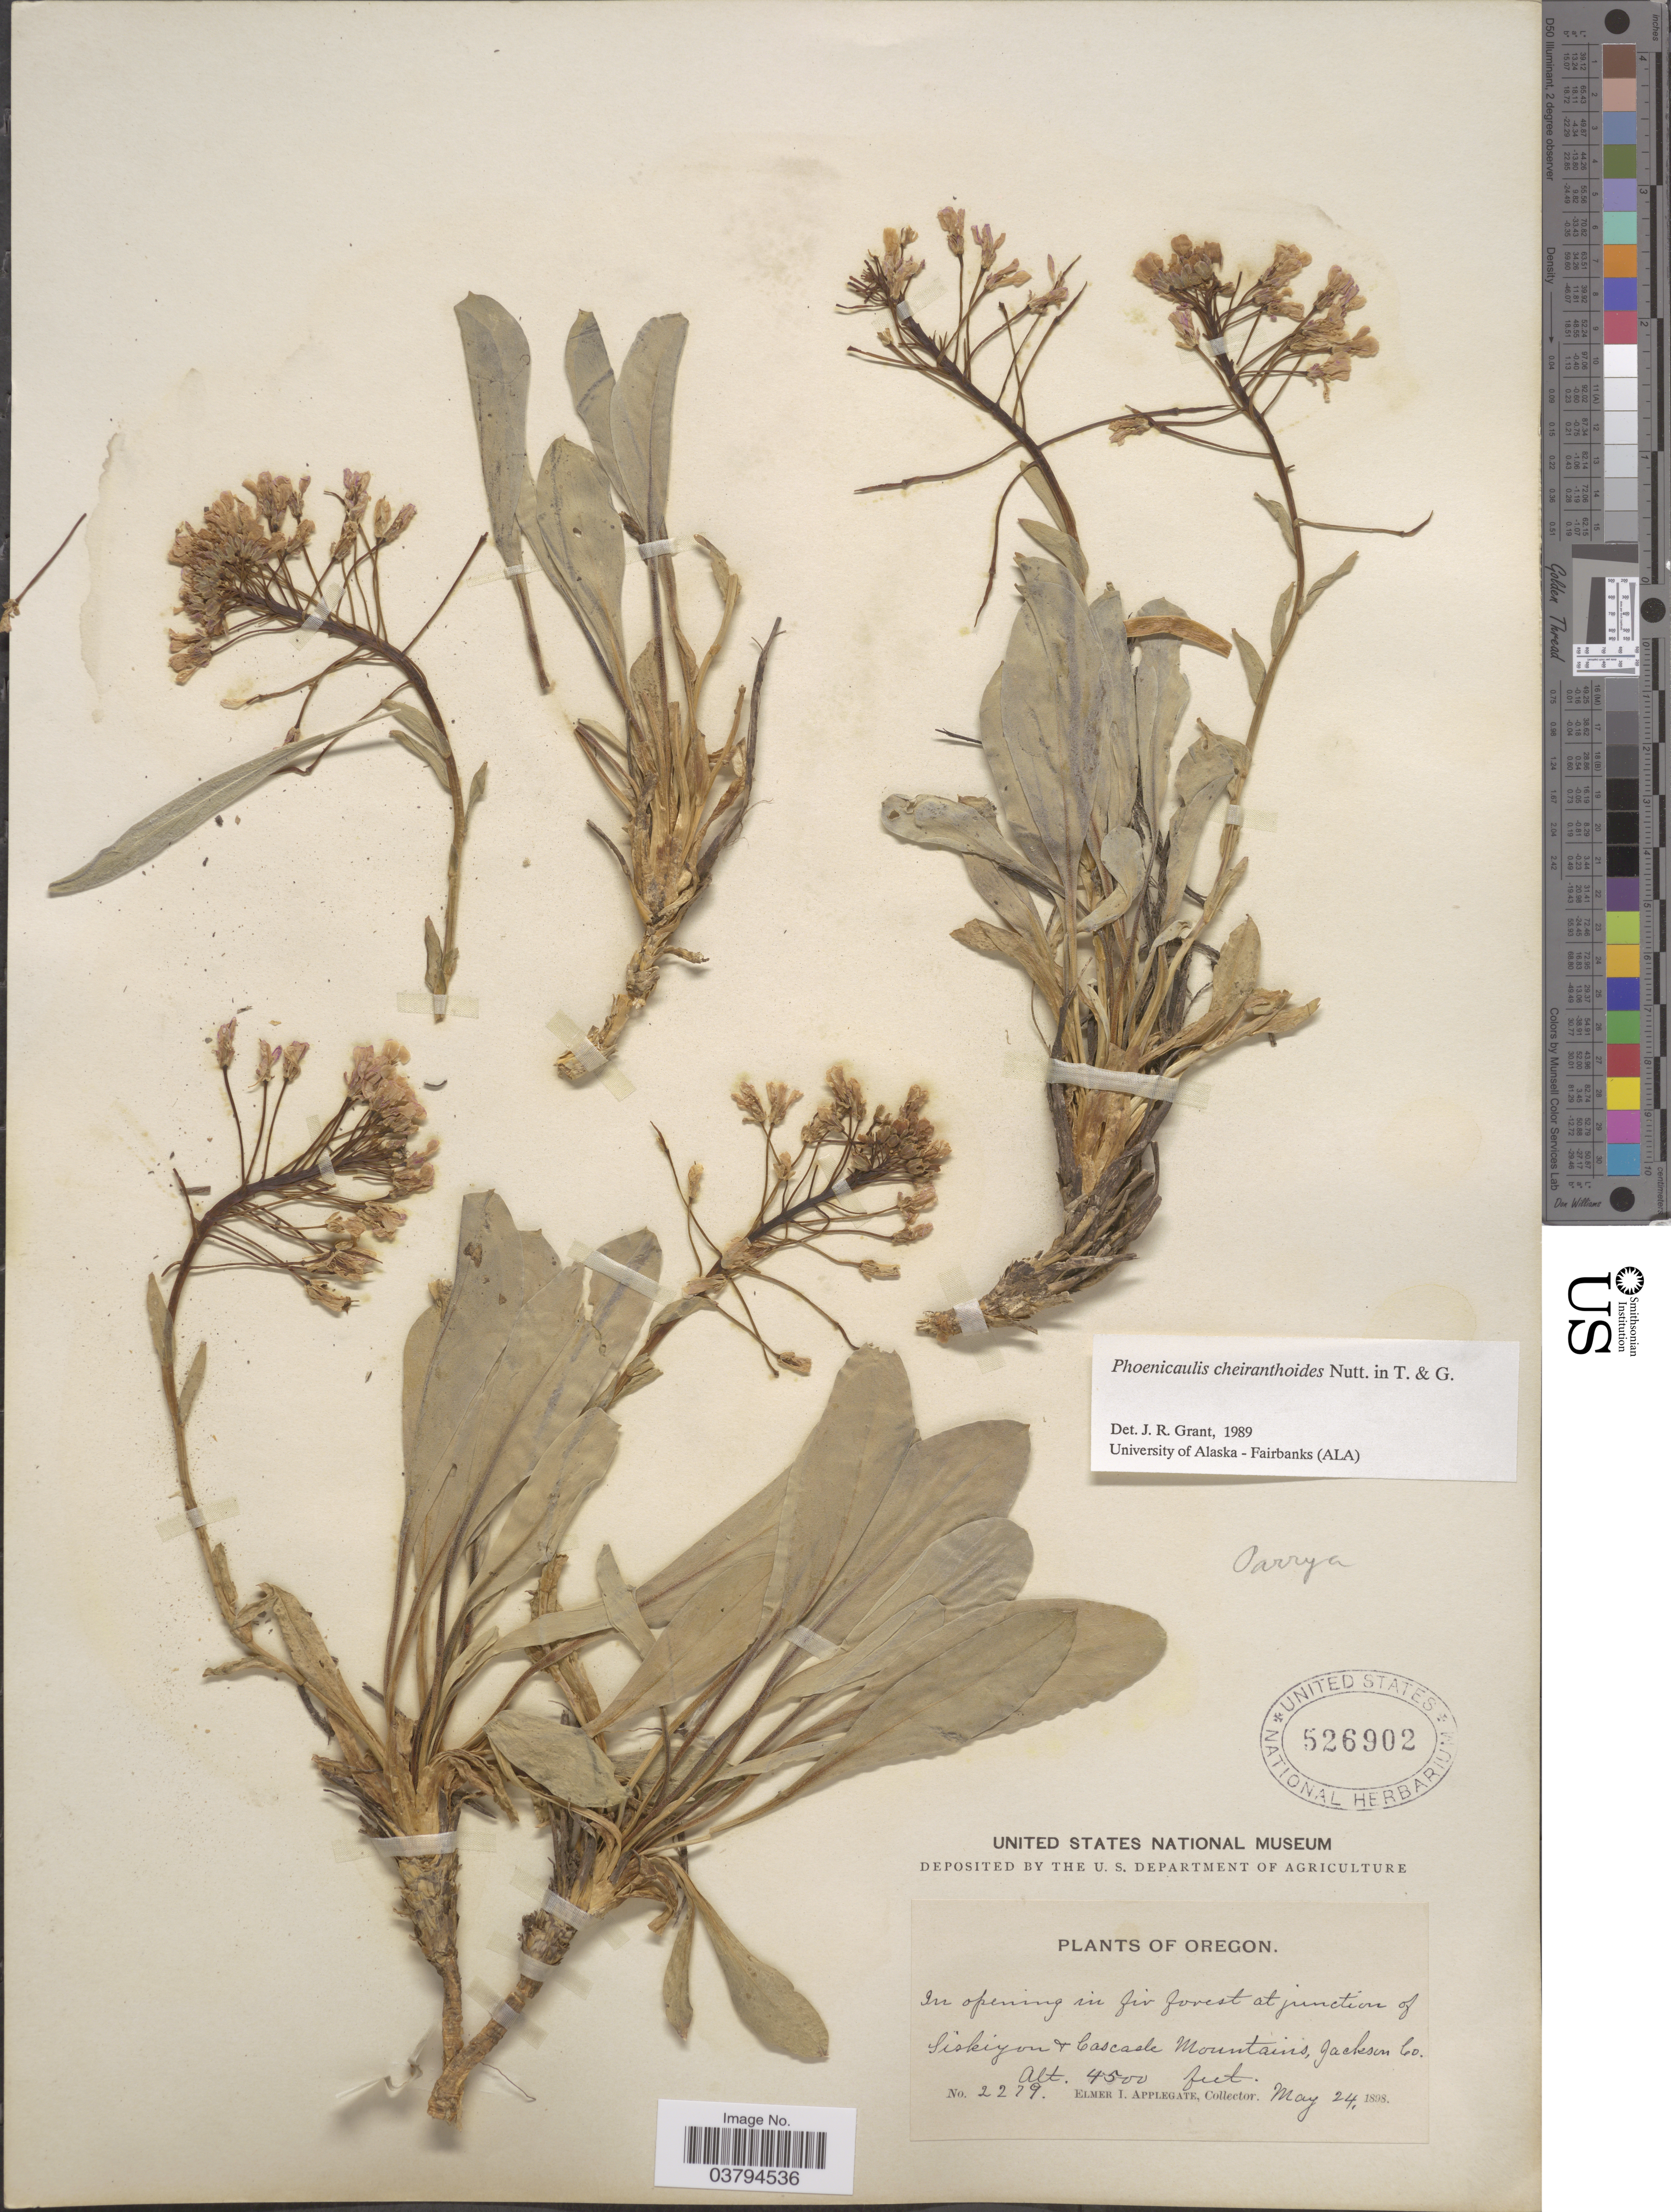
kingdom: Plantae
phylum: Tracheophyta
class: Magnoliopsida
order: Brassicales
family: Brassicaceae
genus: Phoenicaulis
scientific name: Phoenicaulis cheiranthoides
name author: Nutt.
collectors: E. I. Applegate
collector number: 2279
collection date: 1898-05-24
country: United States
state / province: Oregon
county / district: Jackson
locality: In opening in Fir Forest at junction of Siskiyou & Cascade Mountains, Jackson Co.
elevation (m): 1372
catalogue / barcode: US 526902